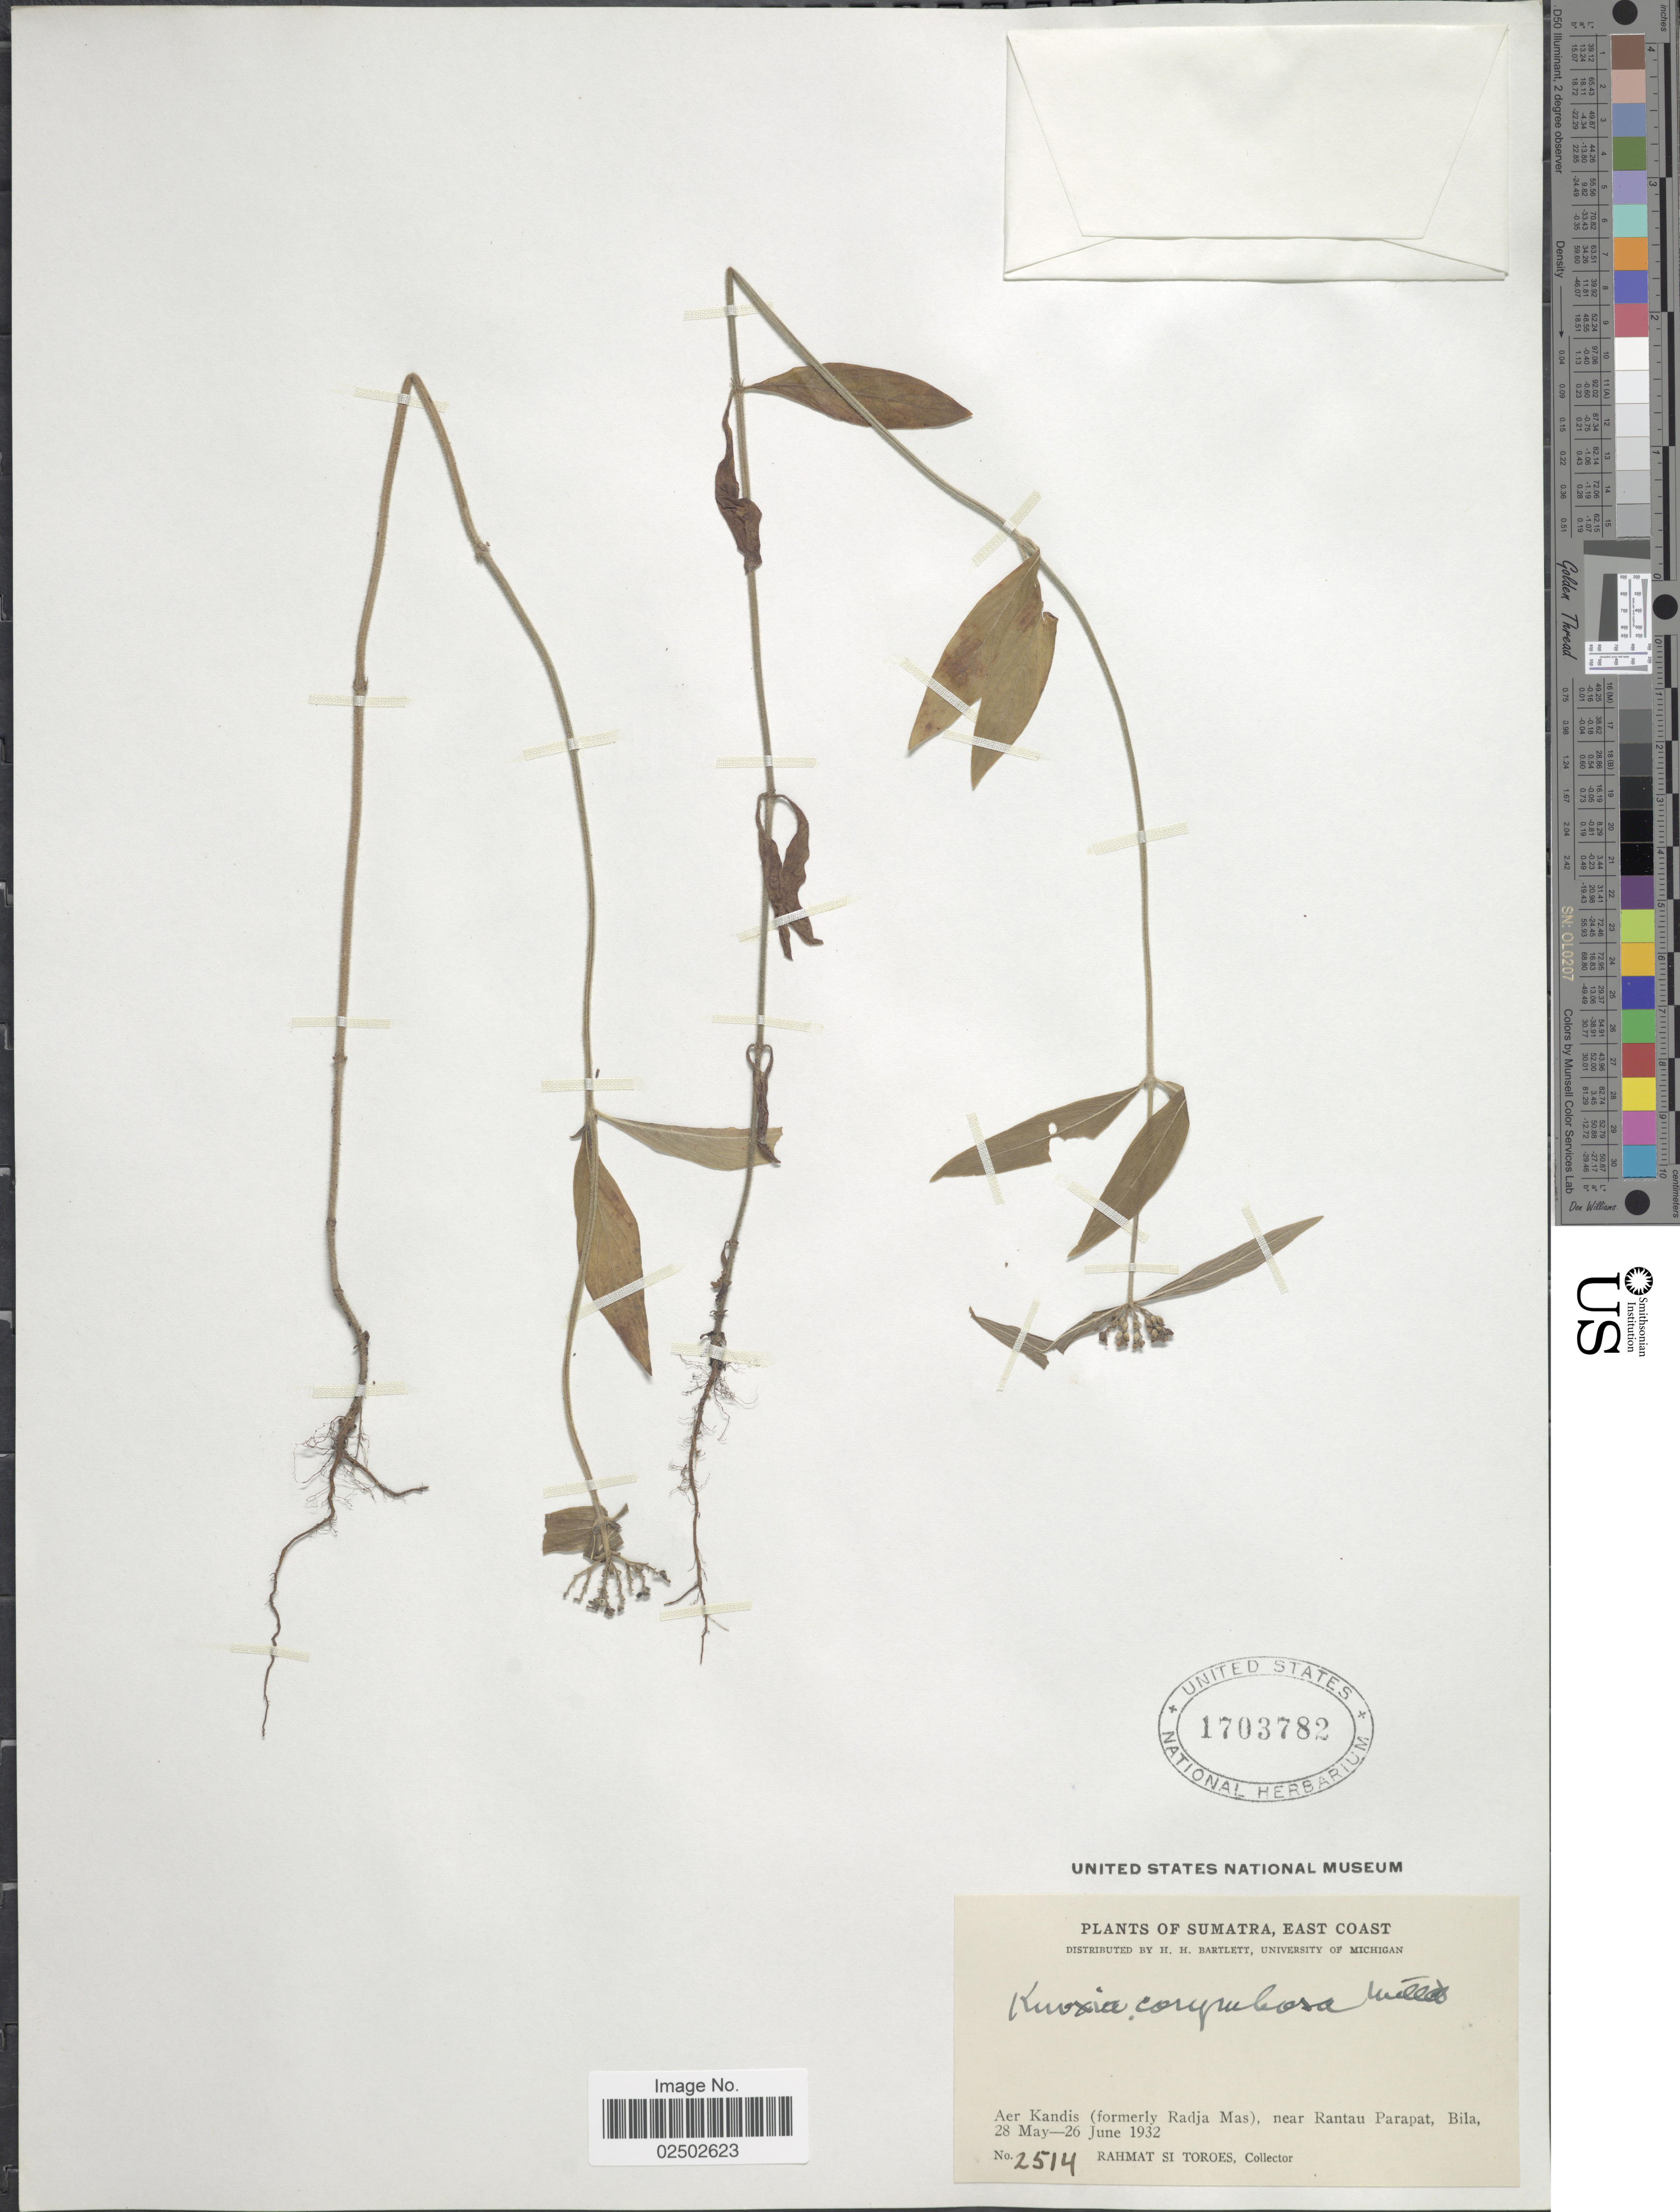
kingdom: Plantae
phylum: Tracheophyta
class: Magnoliopsida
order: Gentianales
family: Rubiaceae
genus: Knoxia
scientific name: Knoxia corymbosa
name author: Willd.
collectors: Rahmat Si Boeea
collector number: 2514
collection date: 1932-05-28/1932-06-26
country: Indonesia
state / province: Sumatra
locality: East Coast. Aer Kandis (formerly Radja Mas), near Rantau Parapat, Bila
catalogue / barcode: US 1703782